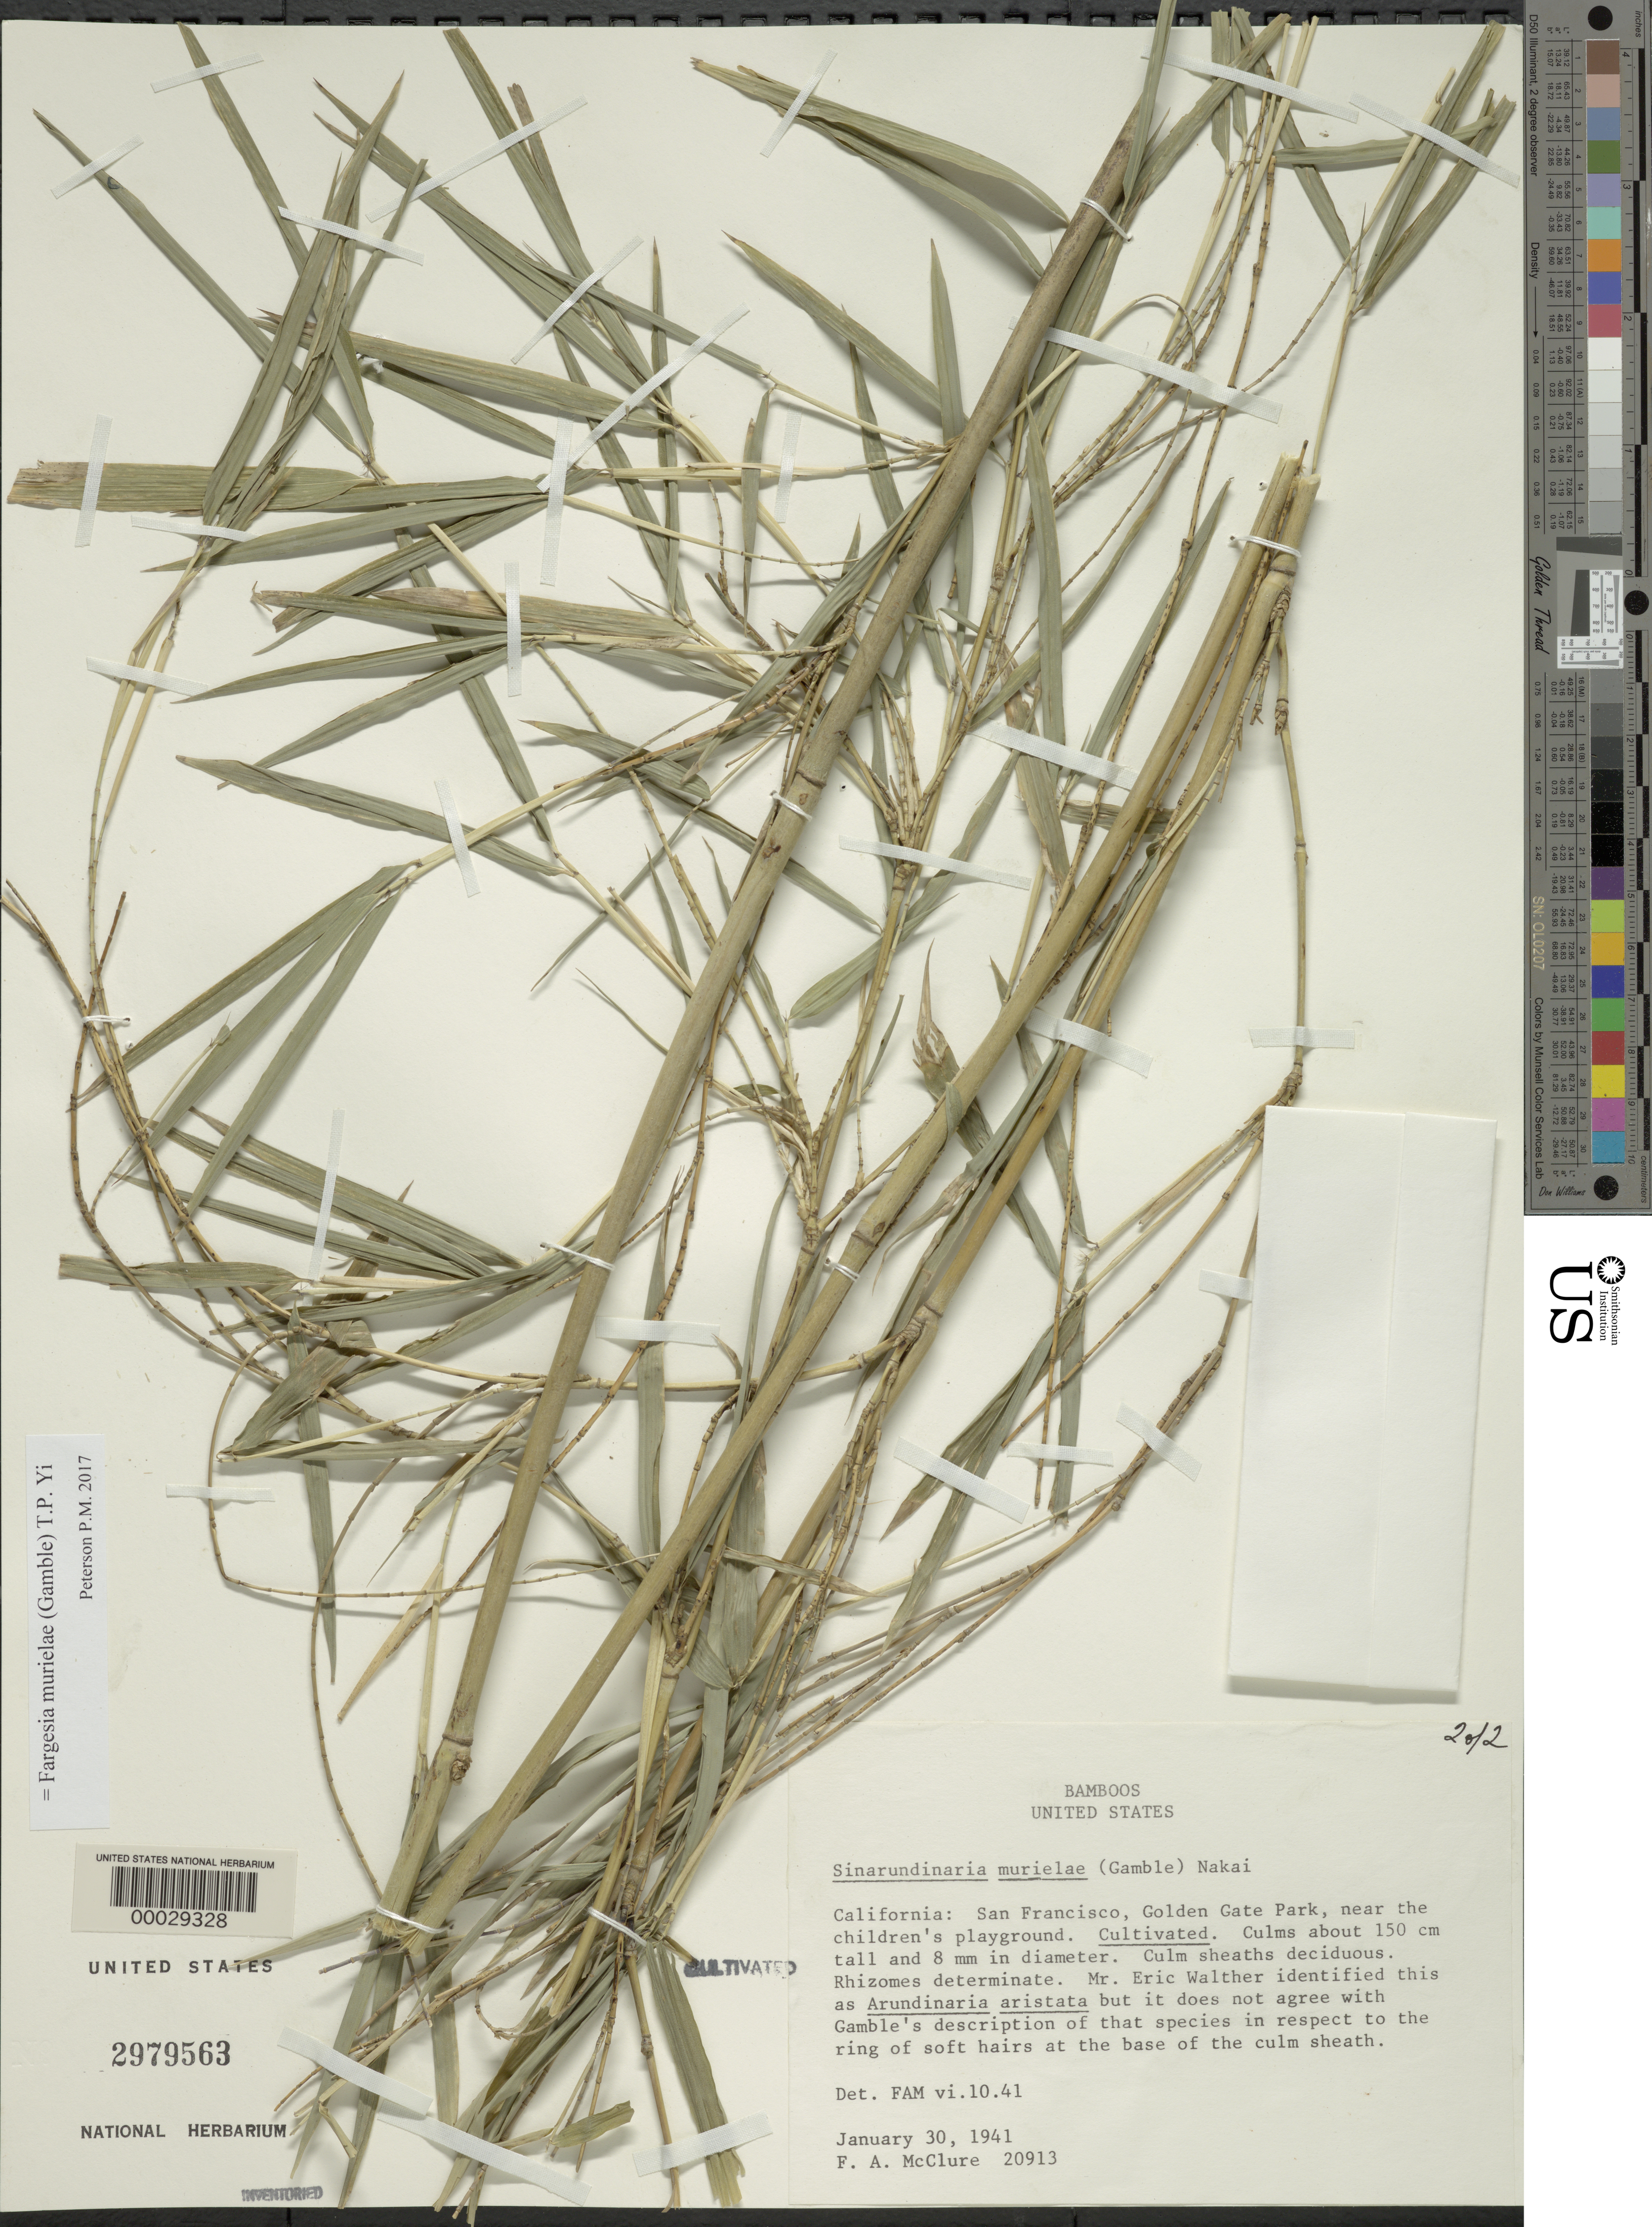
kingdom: Plantae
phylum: Tracheophyta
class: Liliopsida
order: Poales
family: Poaceae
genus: Fargesia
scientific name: Fargesia murielae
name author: (Gamble) T.P. Yi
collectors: F. A. McClure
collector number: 20913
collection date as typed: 30 Jan 1941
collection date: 1941-01-30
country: United States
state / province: California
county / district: San Francisco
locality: Golden gate park, san francisco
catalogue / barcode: US 2979563